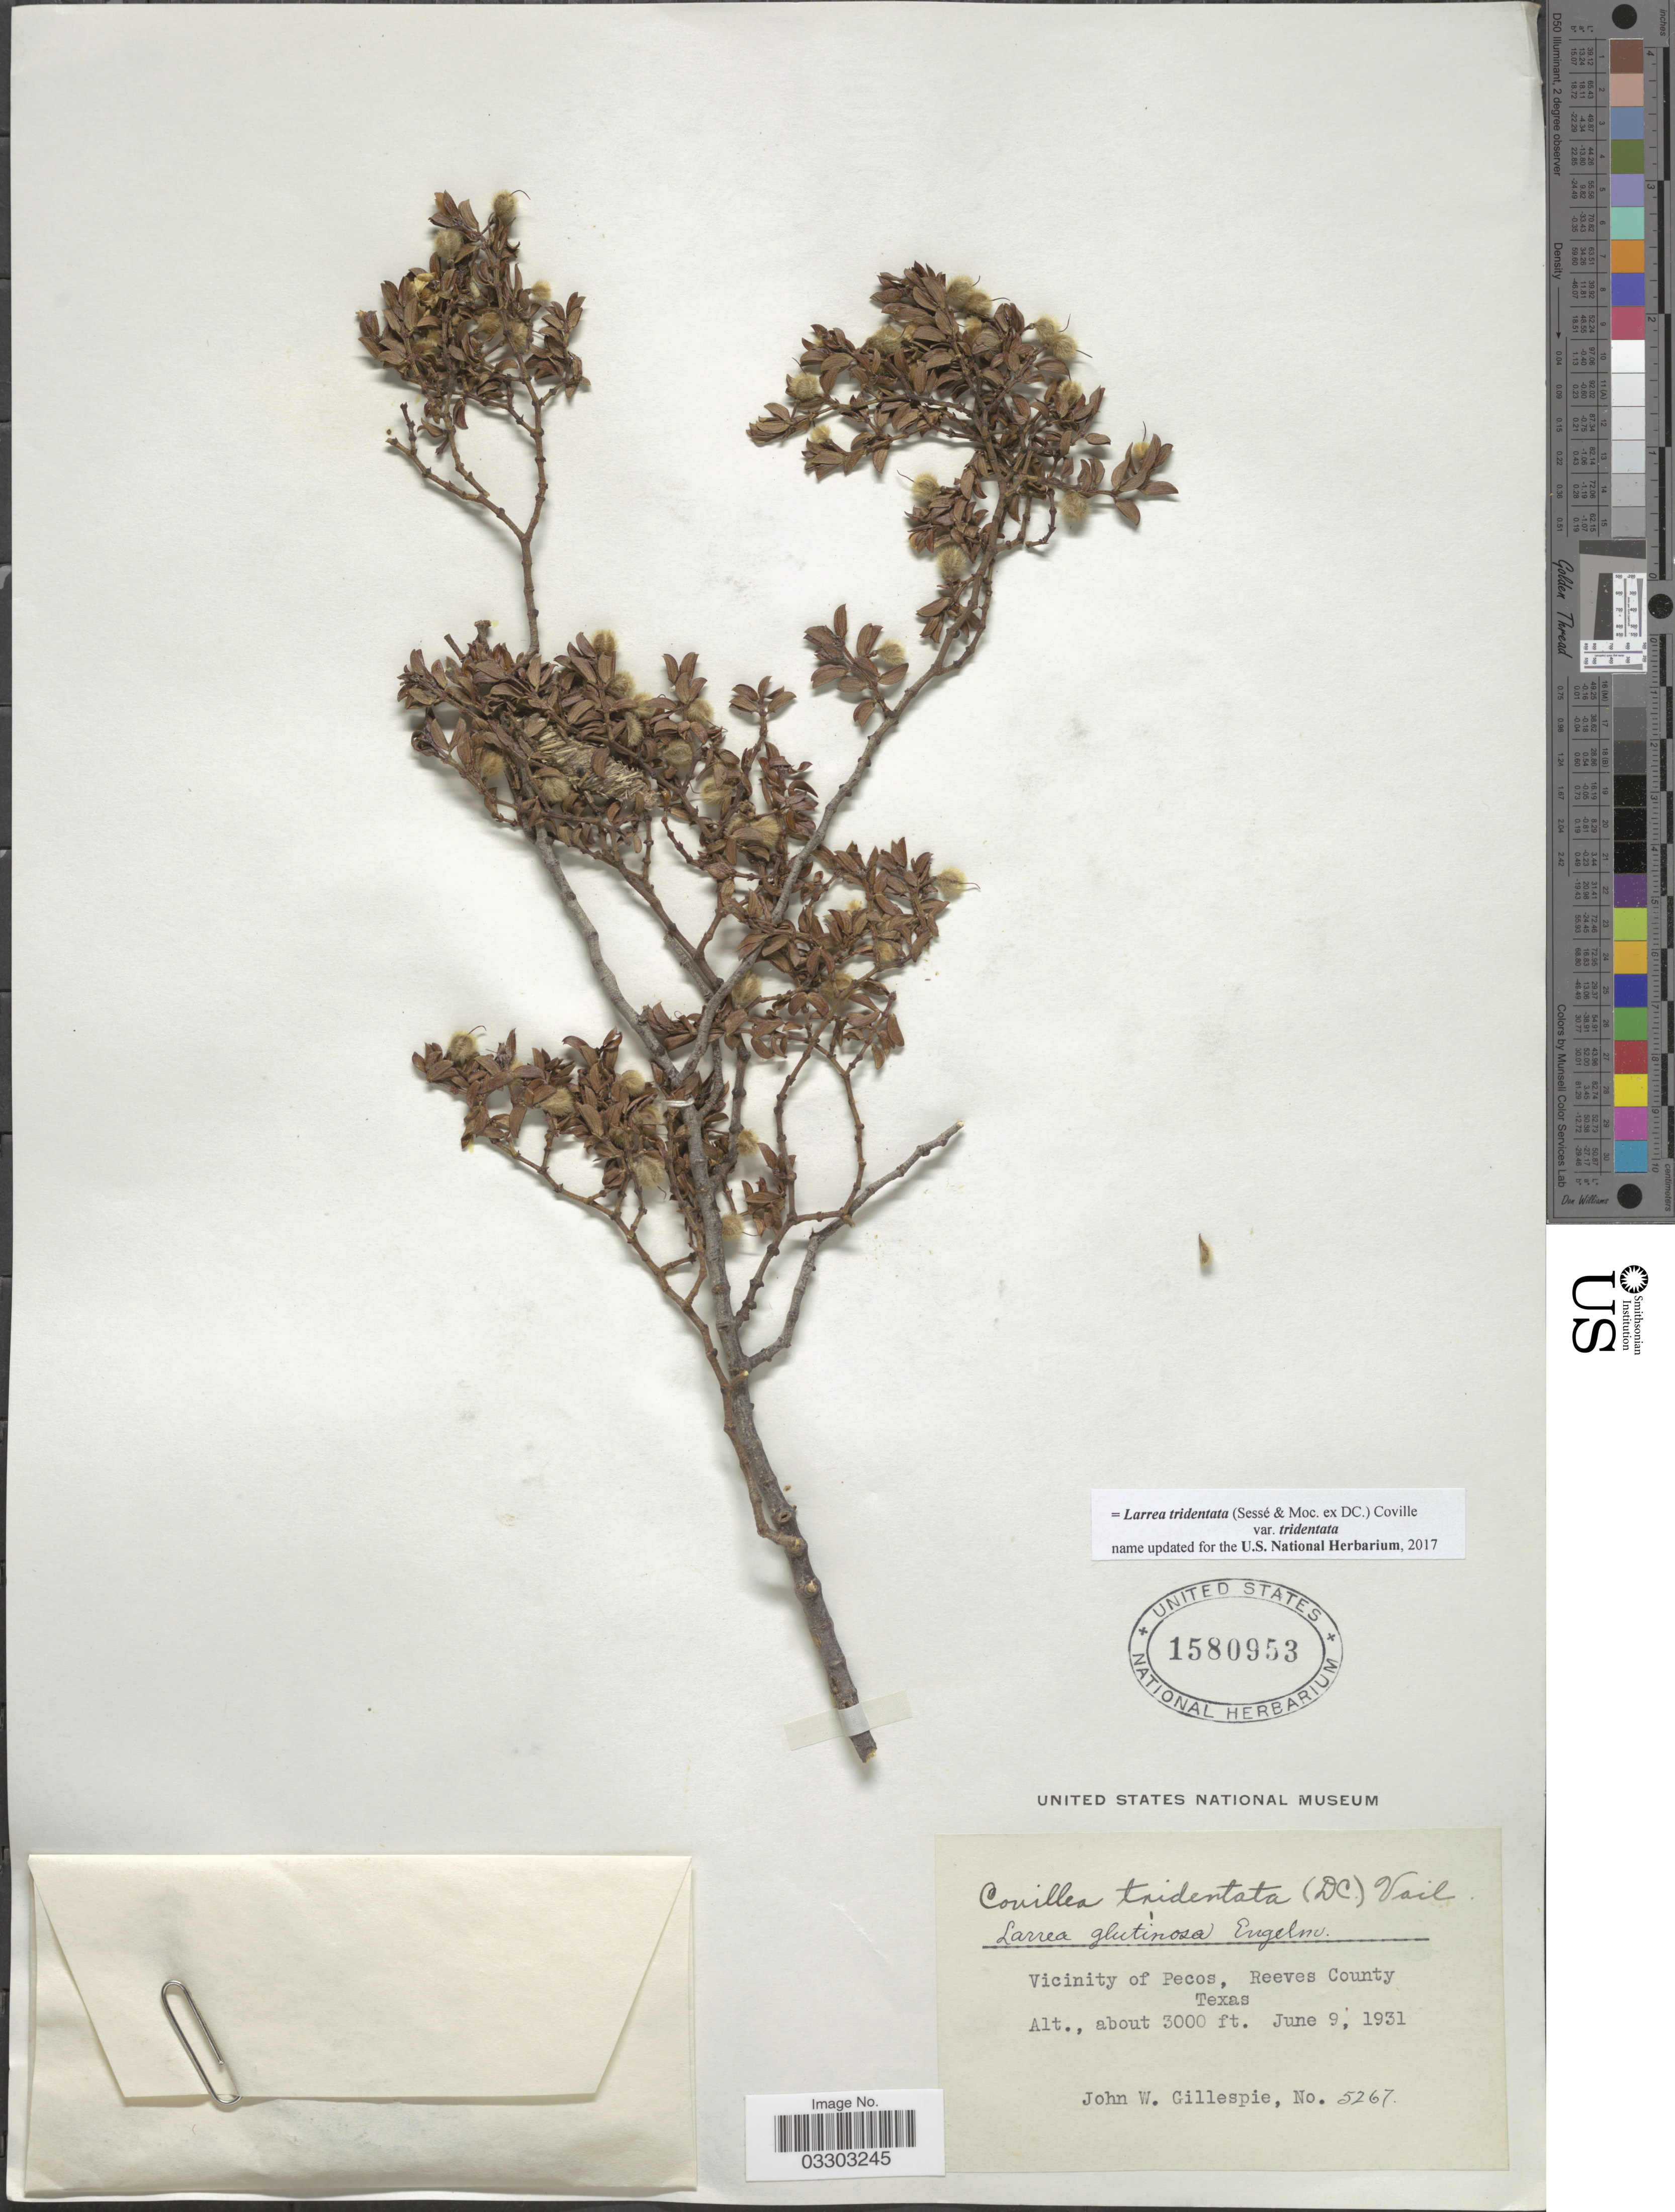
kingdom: Plantae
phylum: Tracheophyta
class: Magnoliopsida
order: Zygophyllales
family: Zygophyllaceae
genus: Larrea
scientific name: Larrea tridentata var. tridentata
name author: (Sessé & Moc. ex DC.) Coville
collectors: J. W. Gillespie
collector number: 5267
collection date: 1931-06-09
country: United States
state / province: Texas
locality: Vicinity of Pecos, Reeves County.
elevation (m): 914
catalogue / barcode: US 1580953